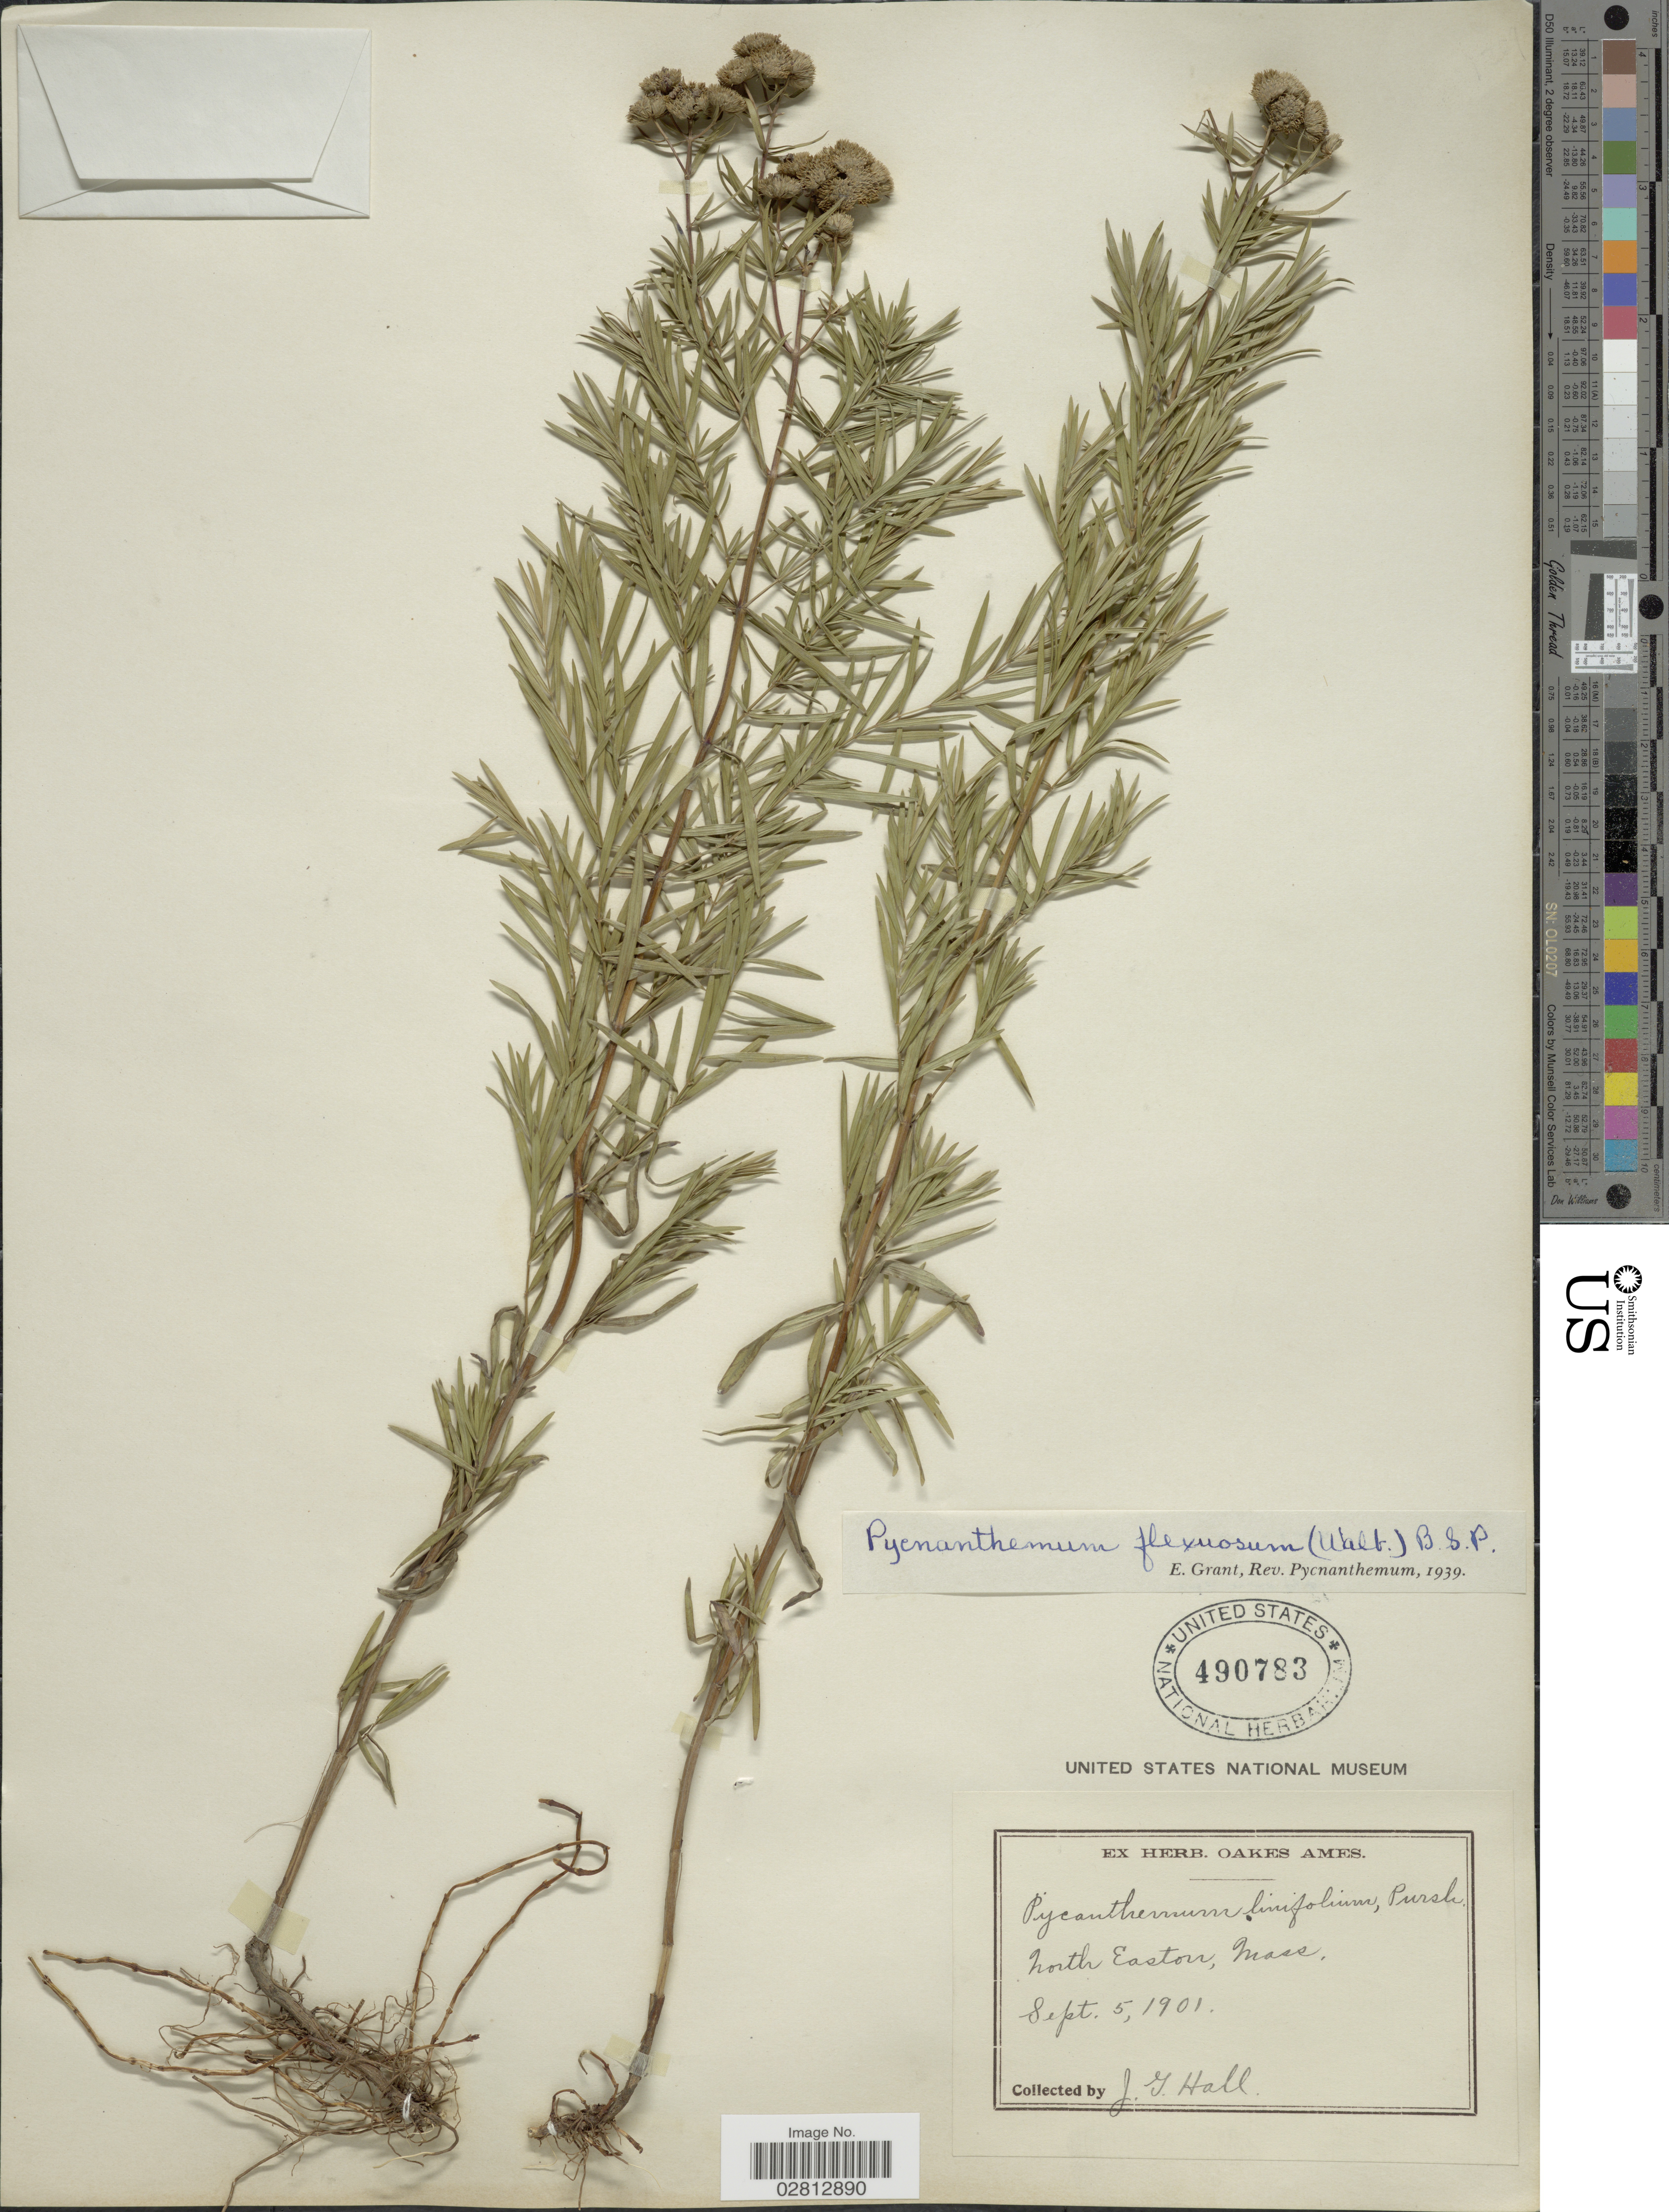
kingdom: Plantae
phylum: Tracheophyta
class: Magnoliopsida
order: Lamiales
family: Lamiaceae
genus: Pycnanthemum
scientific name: Pycnanthemum tenuifolium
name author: Schrad.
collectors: J. Hall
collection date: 1901-09-05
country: United States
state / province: Massachusetts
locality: North Easton.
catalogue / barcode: US 490783